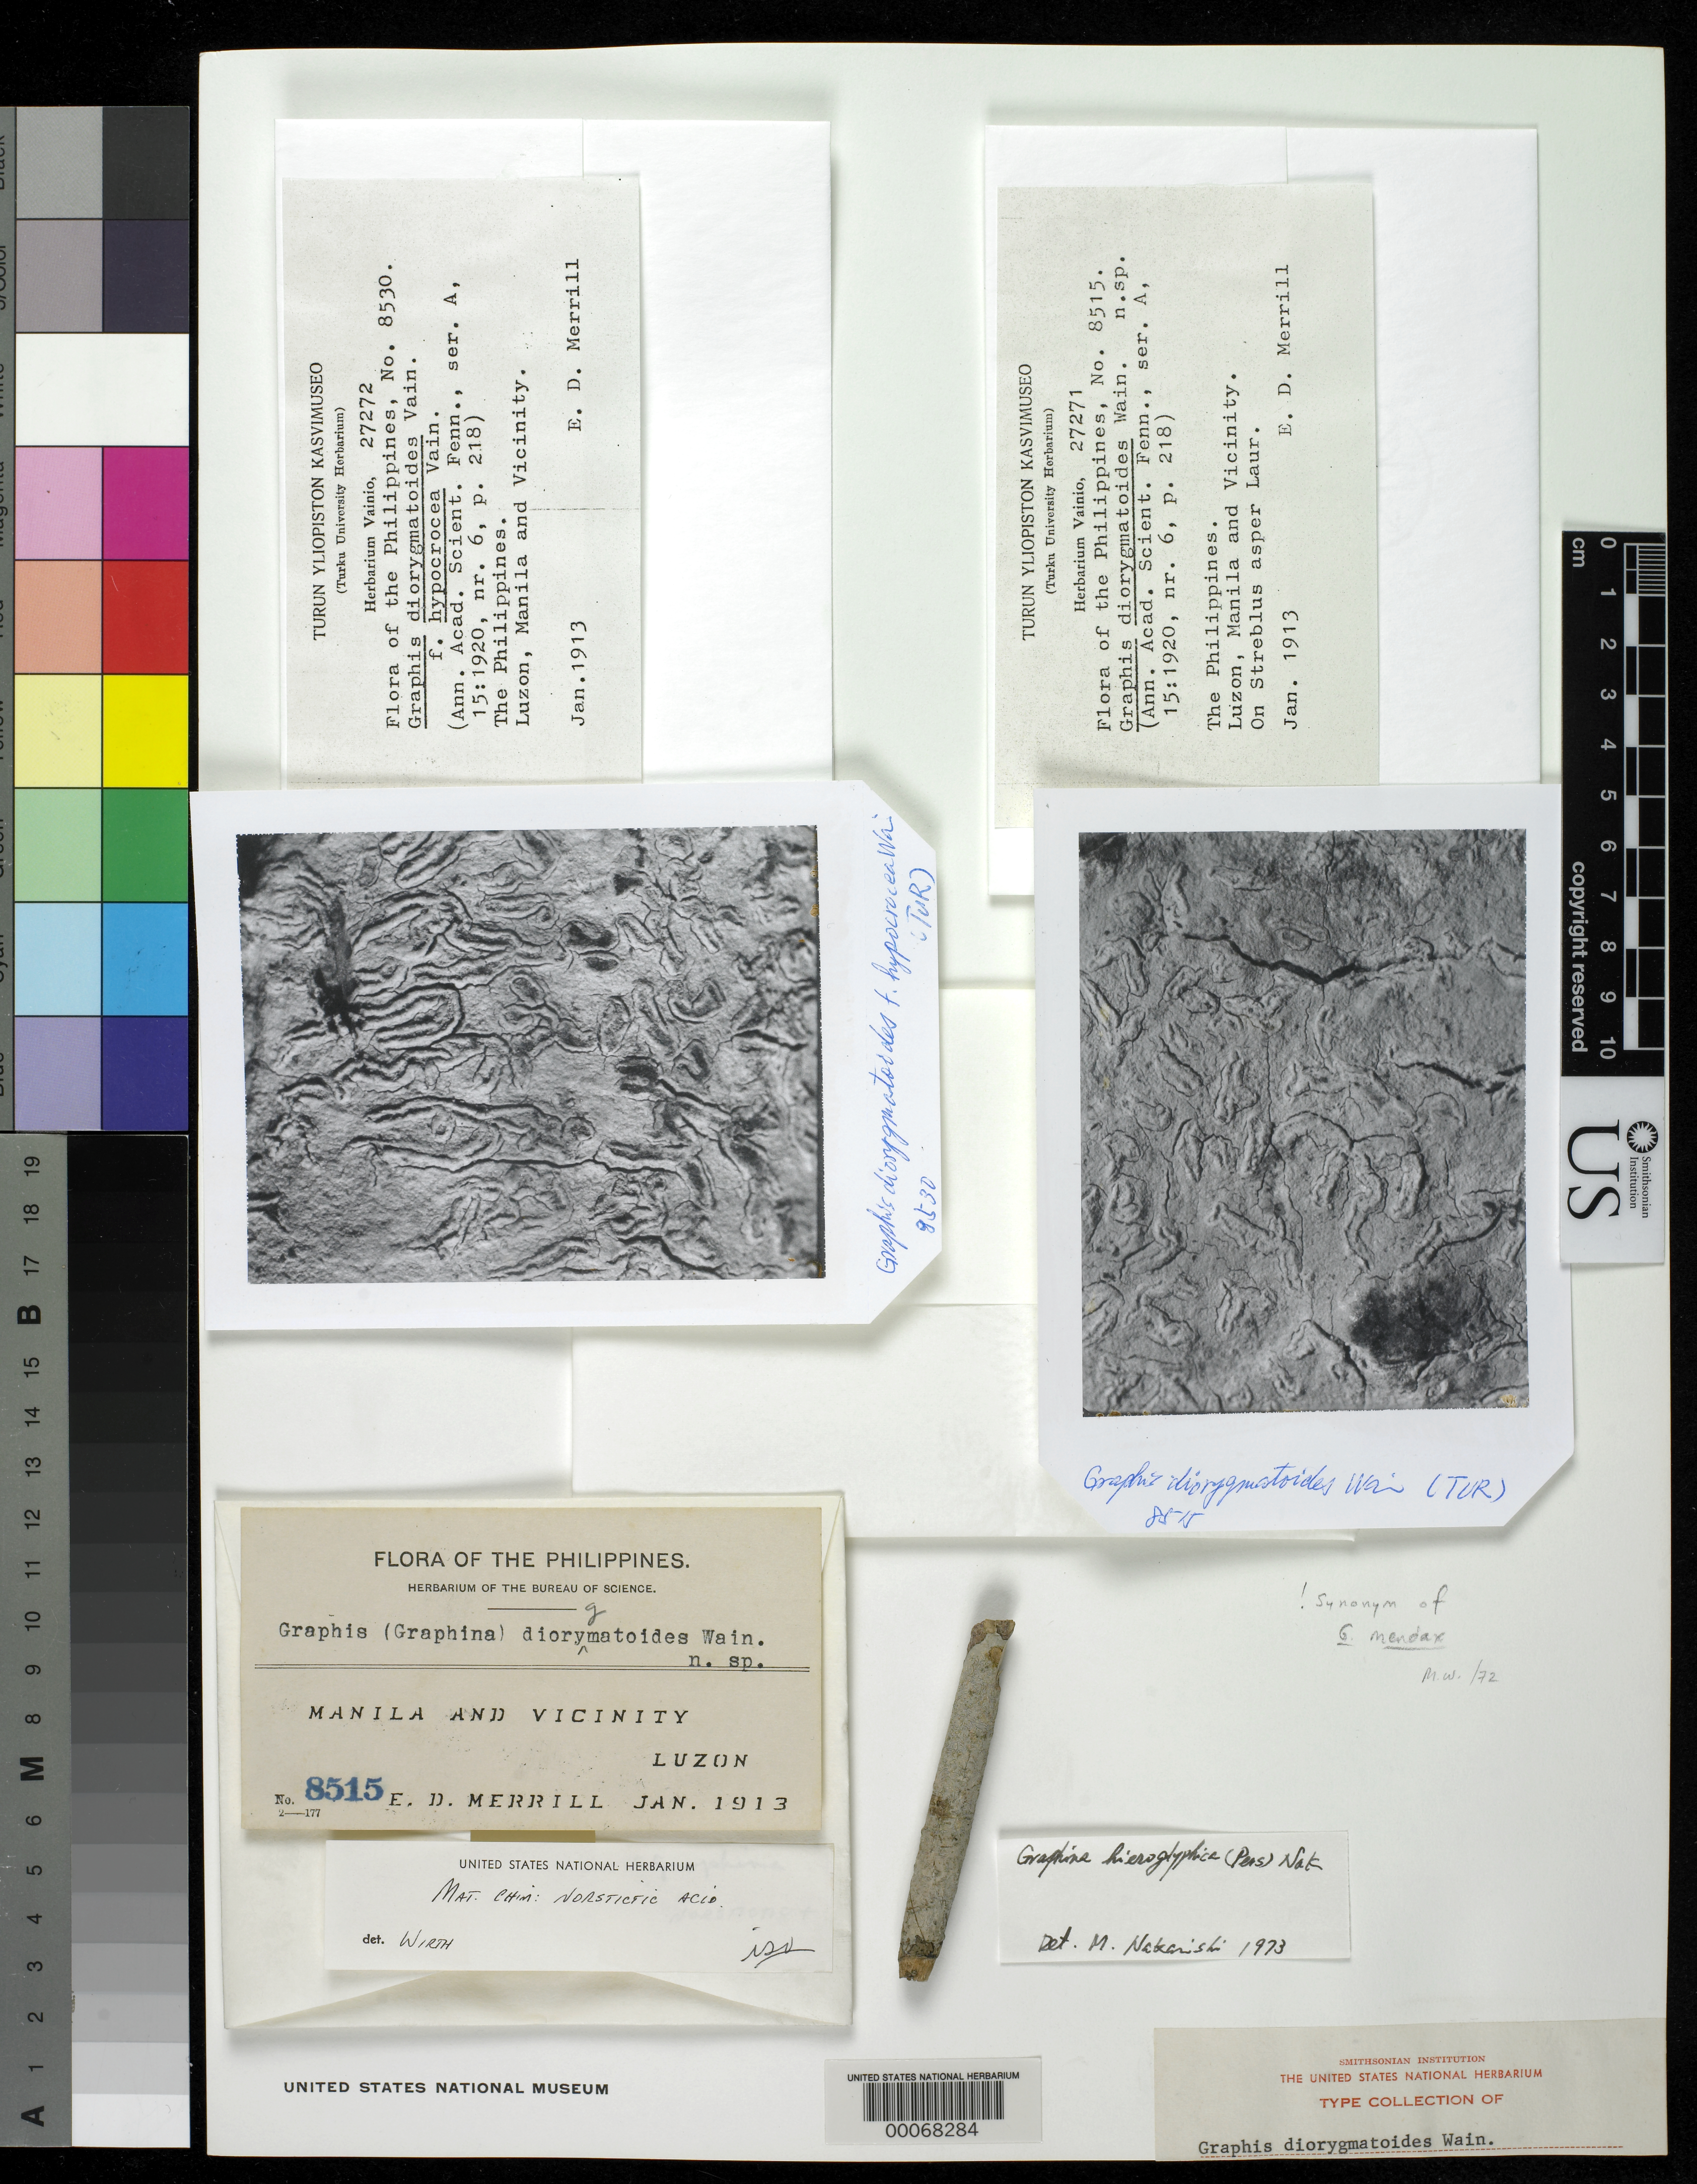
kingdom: Fungi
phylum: Ascomycota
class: Lecanoromycetes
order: Ostropales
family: Graphidaceae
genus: Graphis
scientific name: Graphis diorygmatoides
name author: Vain.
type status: Isosyntype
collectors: E. D. Merrill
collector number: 8515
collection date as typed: Jan 1913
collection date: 1913-01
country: Philippines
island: Luzon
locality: Manila & vicinity.